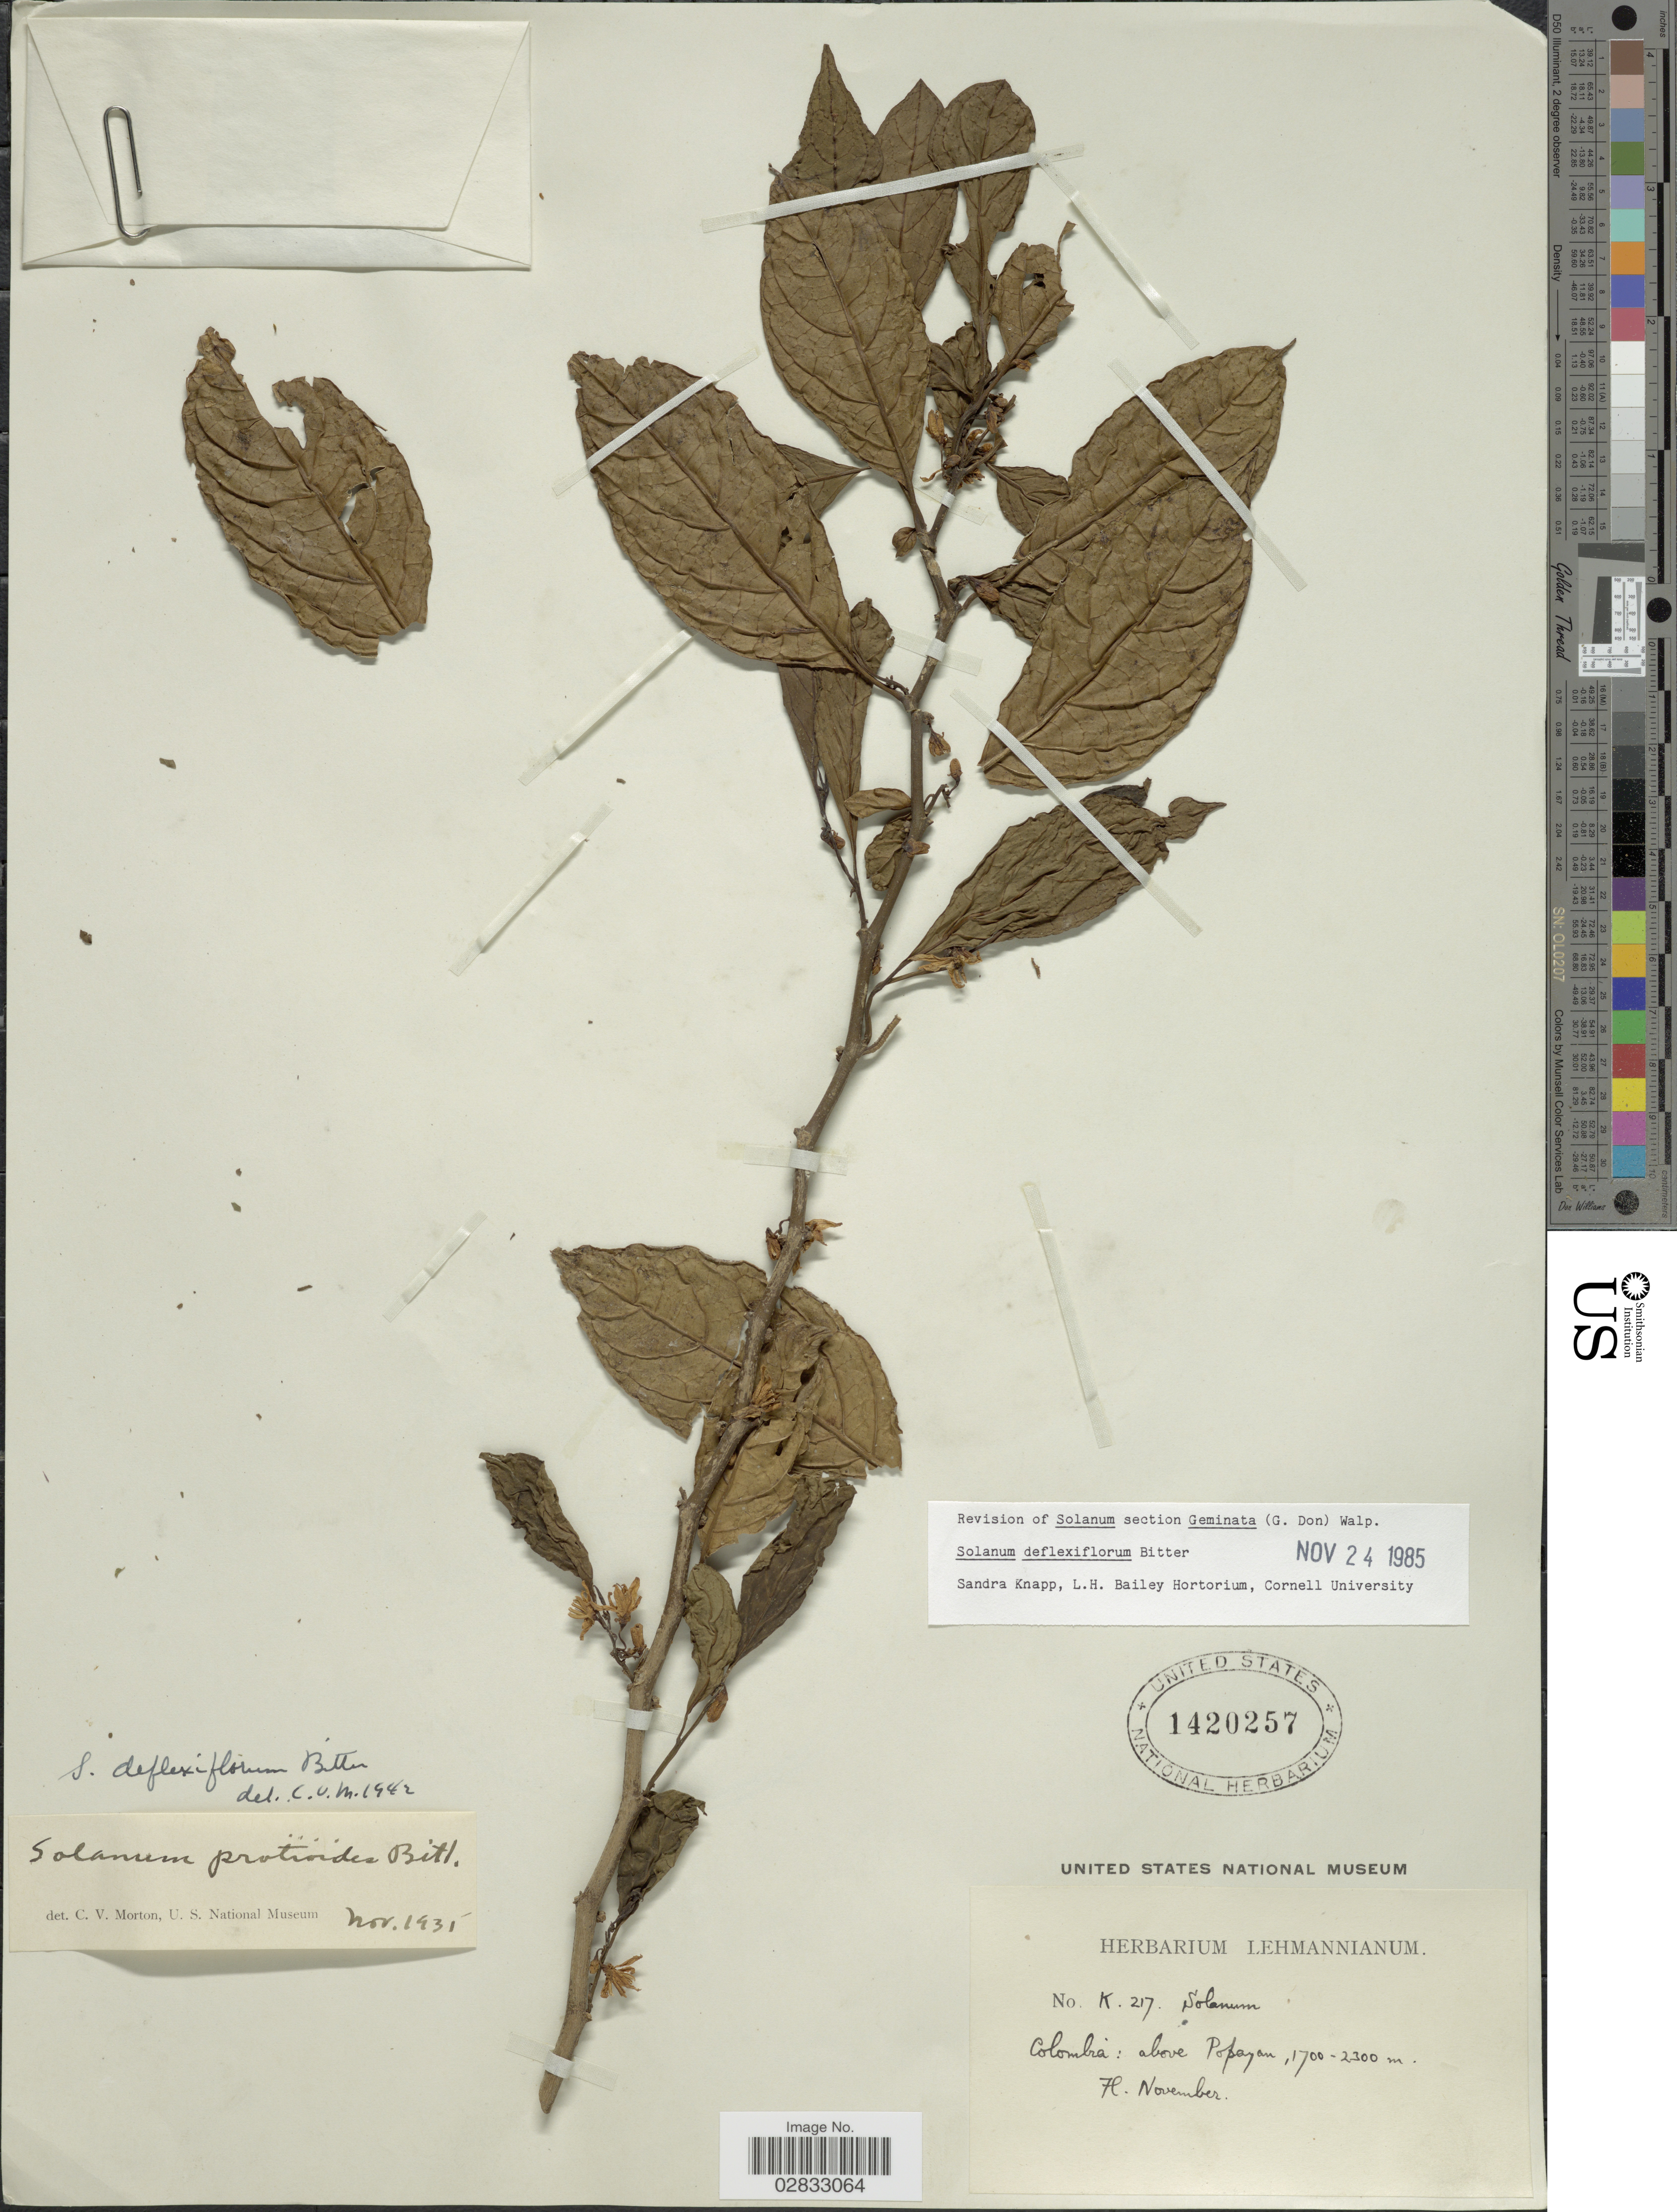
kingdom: Plantae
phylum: Tracheophyta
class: Magnoliopsida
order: Solanales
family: Solanaceae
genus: Solanum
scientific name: Solanum deflexiflorum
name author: Bitter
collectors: ex herb. Lehmannianum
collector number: K217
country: Colombia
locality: Above Popayan.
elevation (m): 1700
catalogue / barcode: US 1420257